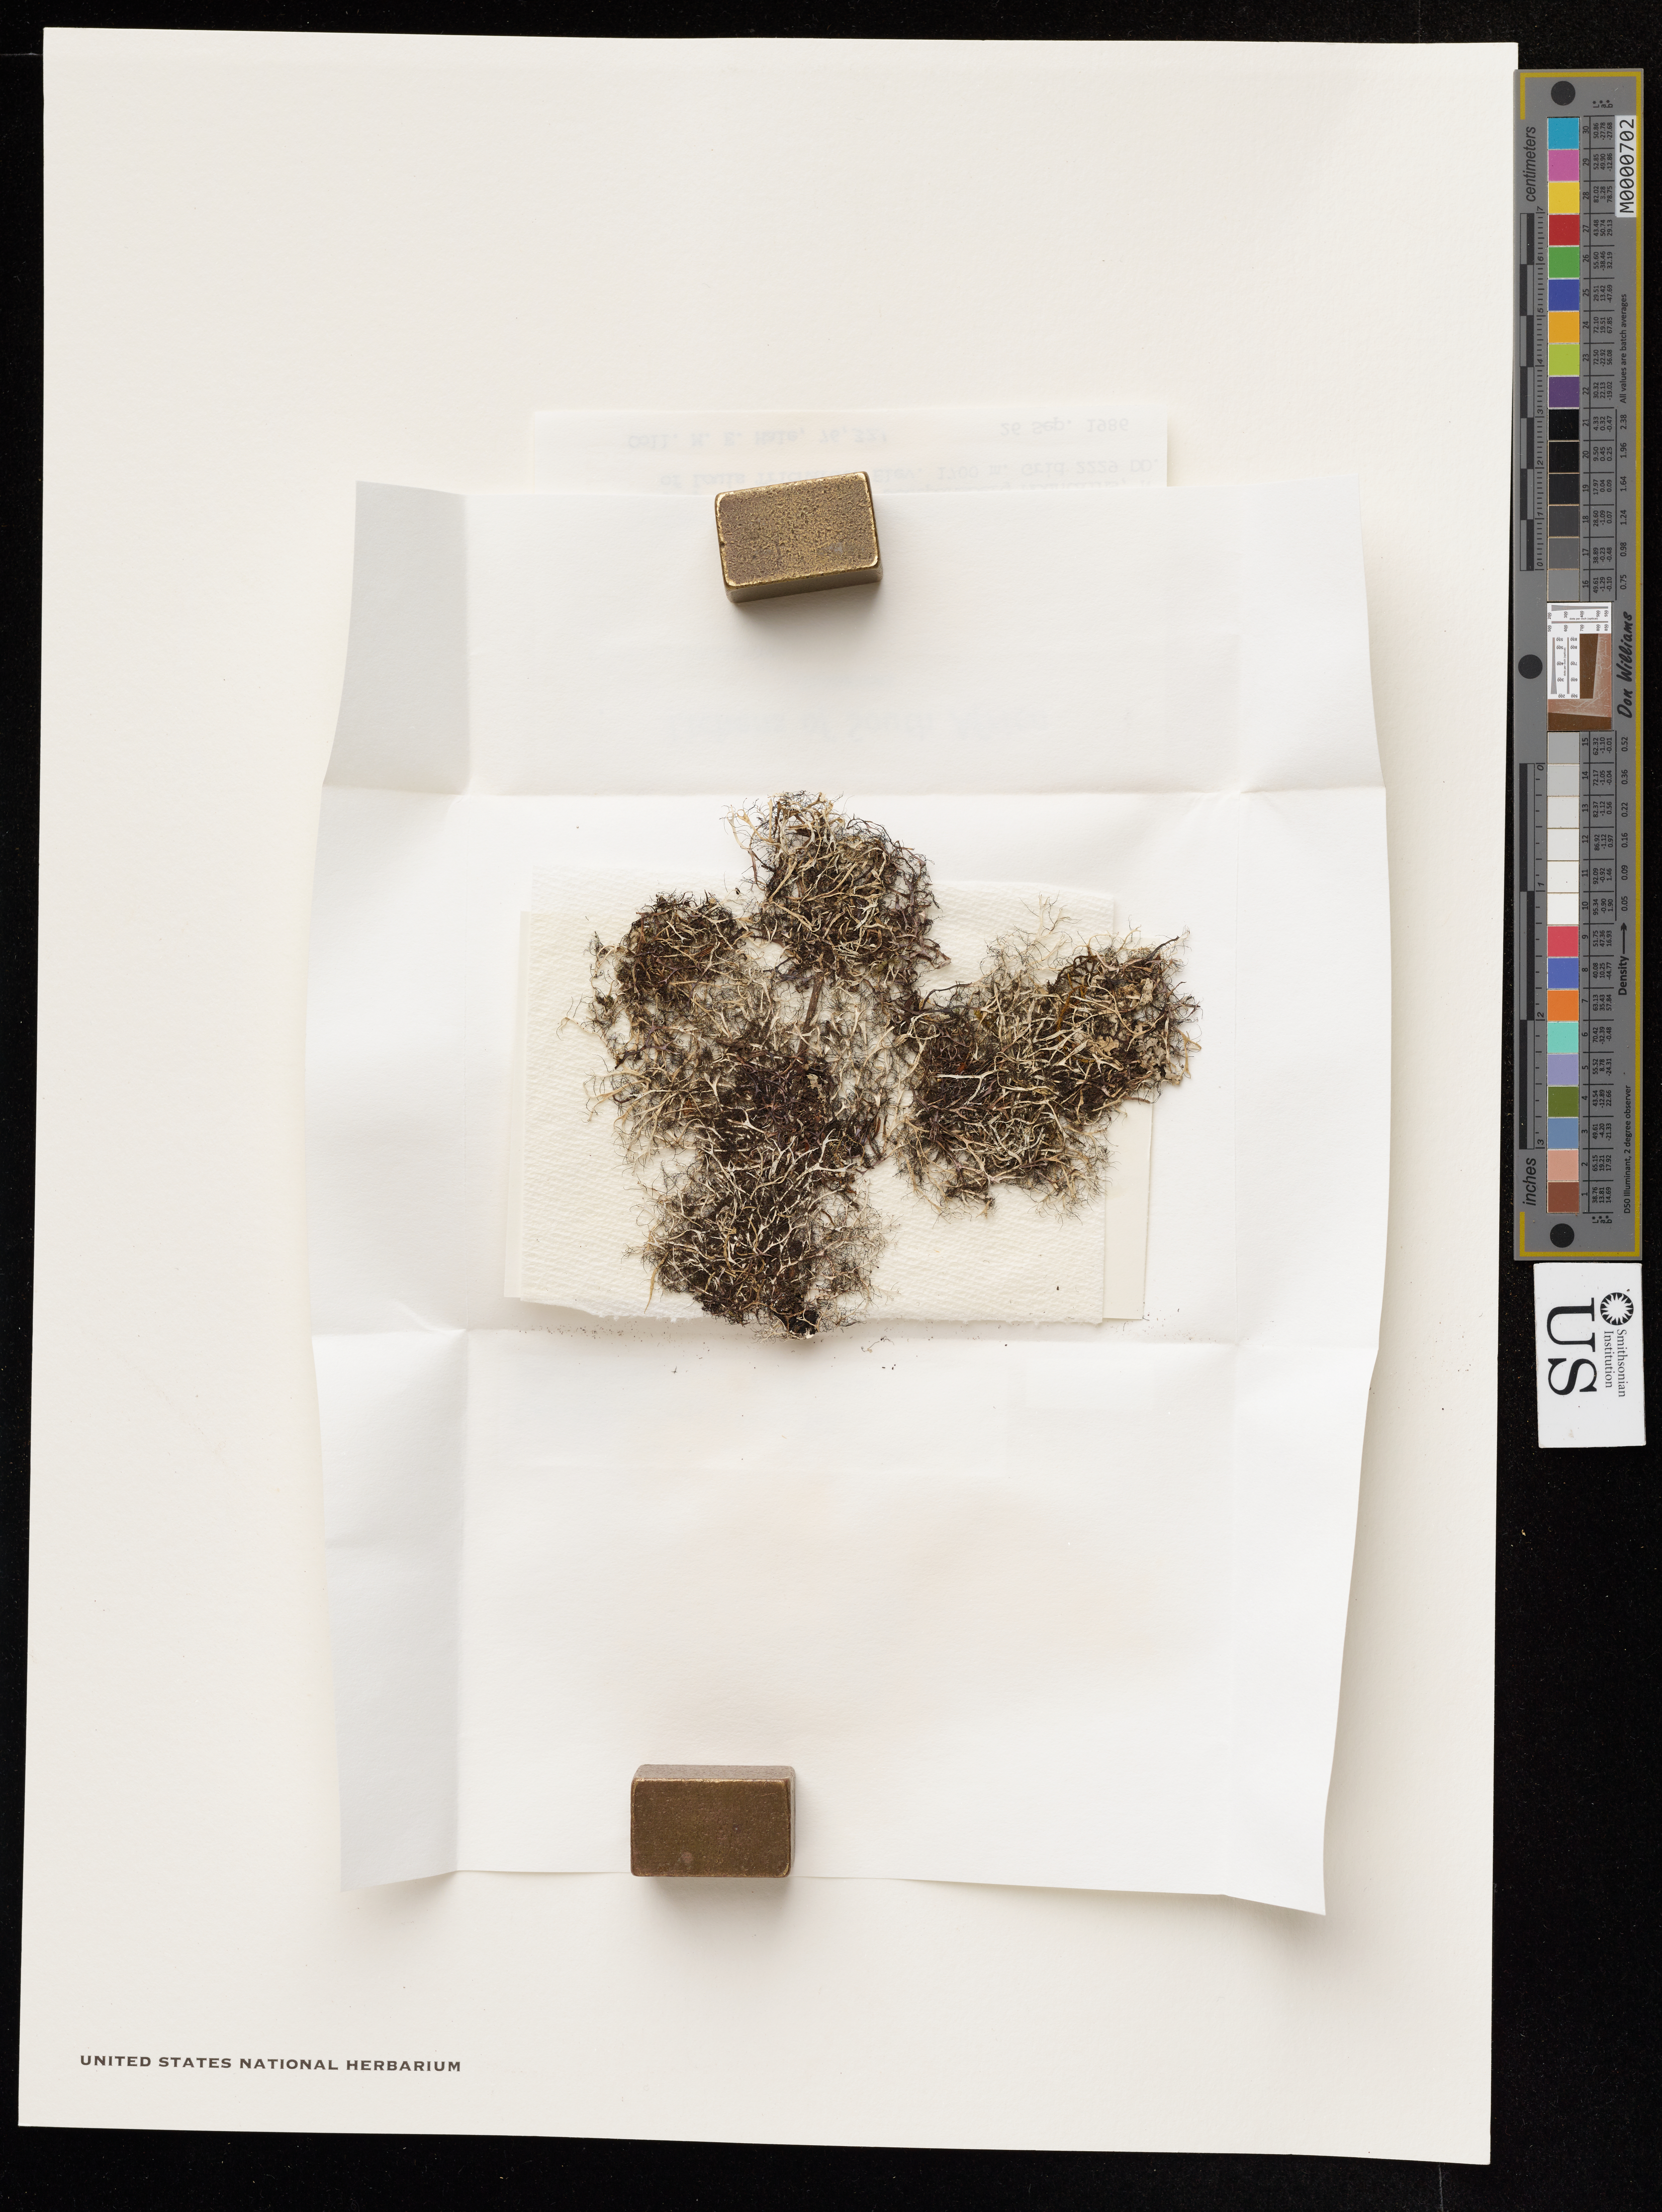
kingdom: Fungi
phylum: Ascomycota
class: Lecanoromycetes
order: Caliciales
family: Physciaceae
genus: Leucodermia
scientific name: Leucodermia boryi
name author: (Fée) Kalb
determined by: Medeiros, Ian D., Peter Buck Postdoctoral Fellow (US), Smithsonian Institution - National Museum of Natural History (UNITED STATES)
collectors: M. Hale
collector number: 76321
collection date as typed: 26 Sep 1986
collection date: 1986-09-26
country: South Africa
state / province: Limpopo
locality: Louis trichardt, n of; hanglip forest reserve, soutpansberg mtns. Transvaal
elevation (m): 1700